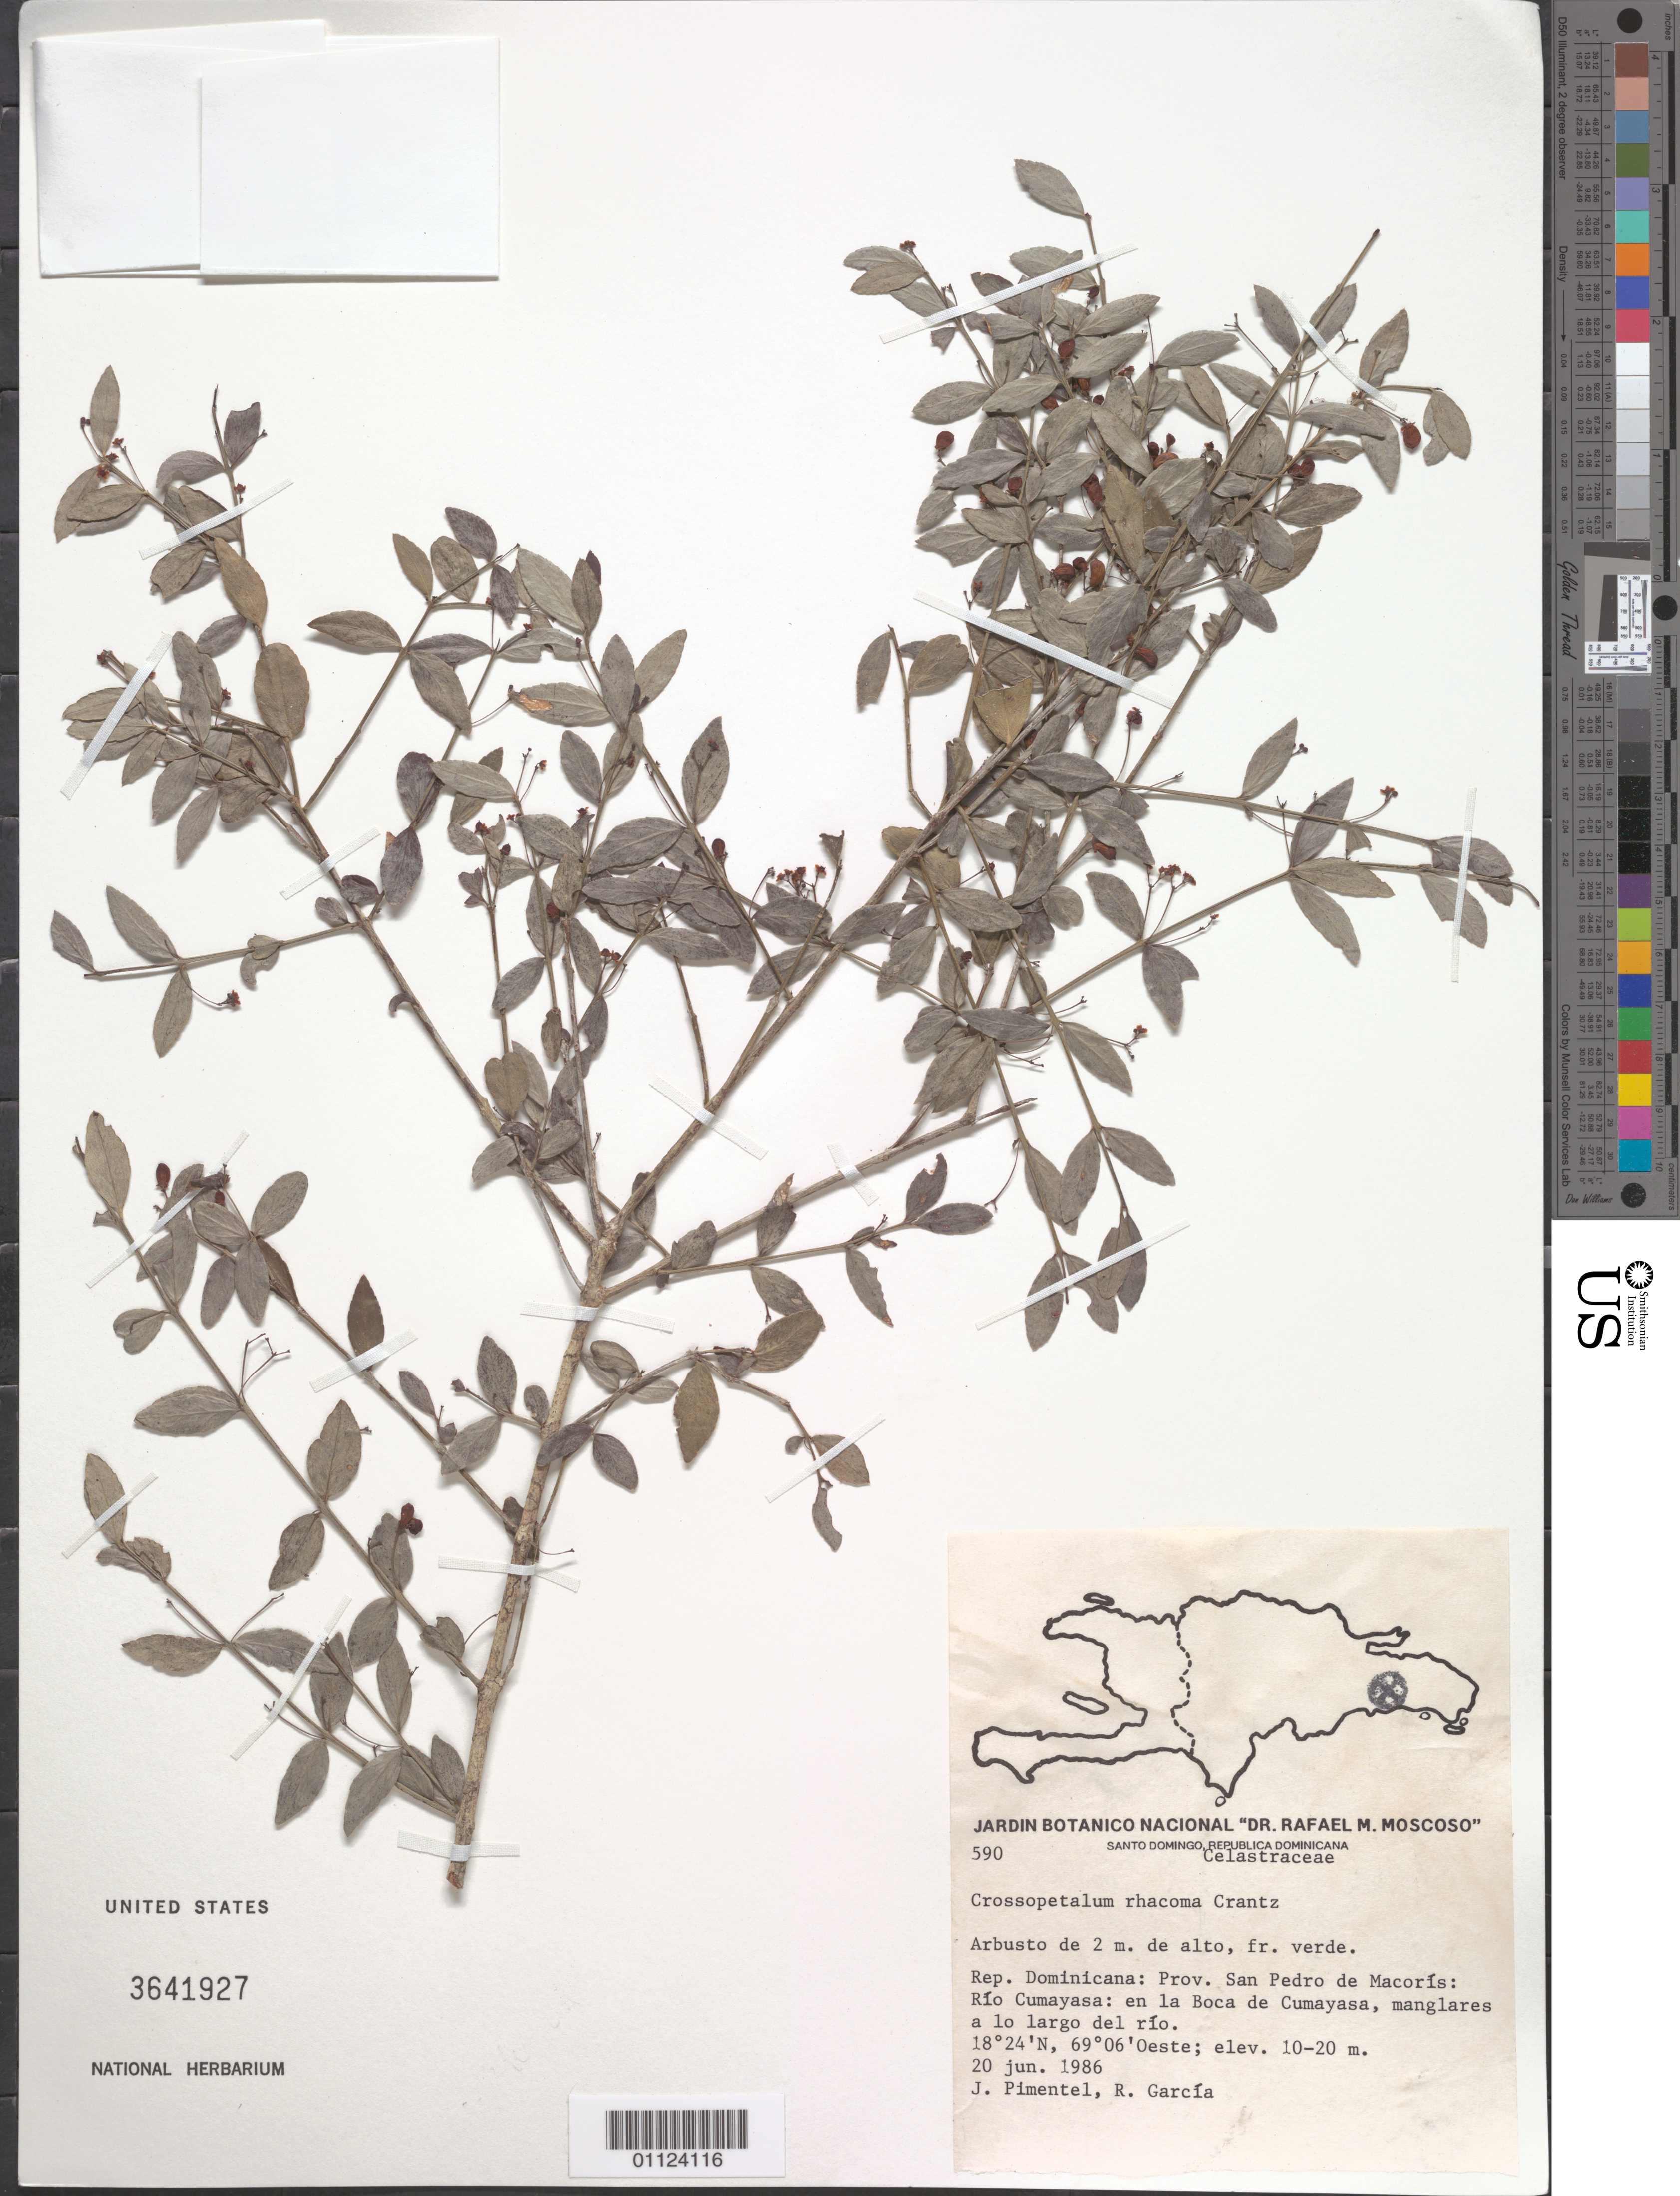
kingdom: Plantae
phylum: Tracheophyta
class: Magnoliopsida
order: Celastrales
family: Celastraceae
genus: Crossopetalum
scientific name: Crossopetalum rhacoma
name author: Crantz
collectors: J. Pimentel & R. G. García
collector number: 590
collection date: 1986-06-20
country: Dominican Republic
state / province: San Pedro de Macorís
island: Hispaniola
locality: Río Cumayasa, en la Boca de Cumayasa.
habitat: Manglares a lo largo del río.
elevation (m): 10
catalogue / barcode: US 3641927